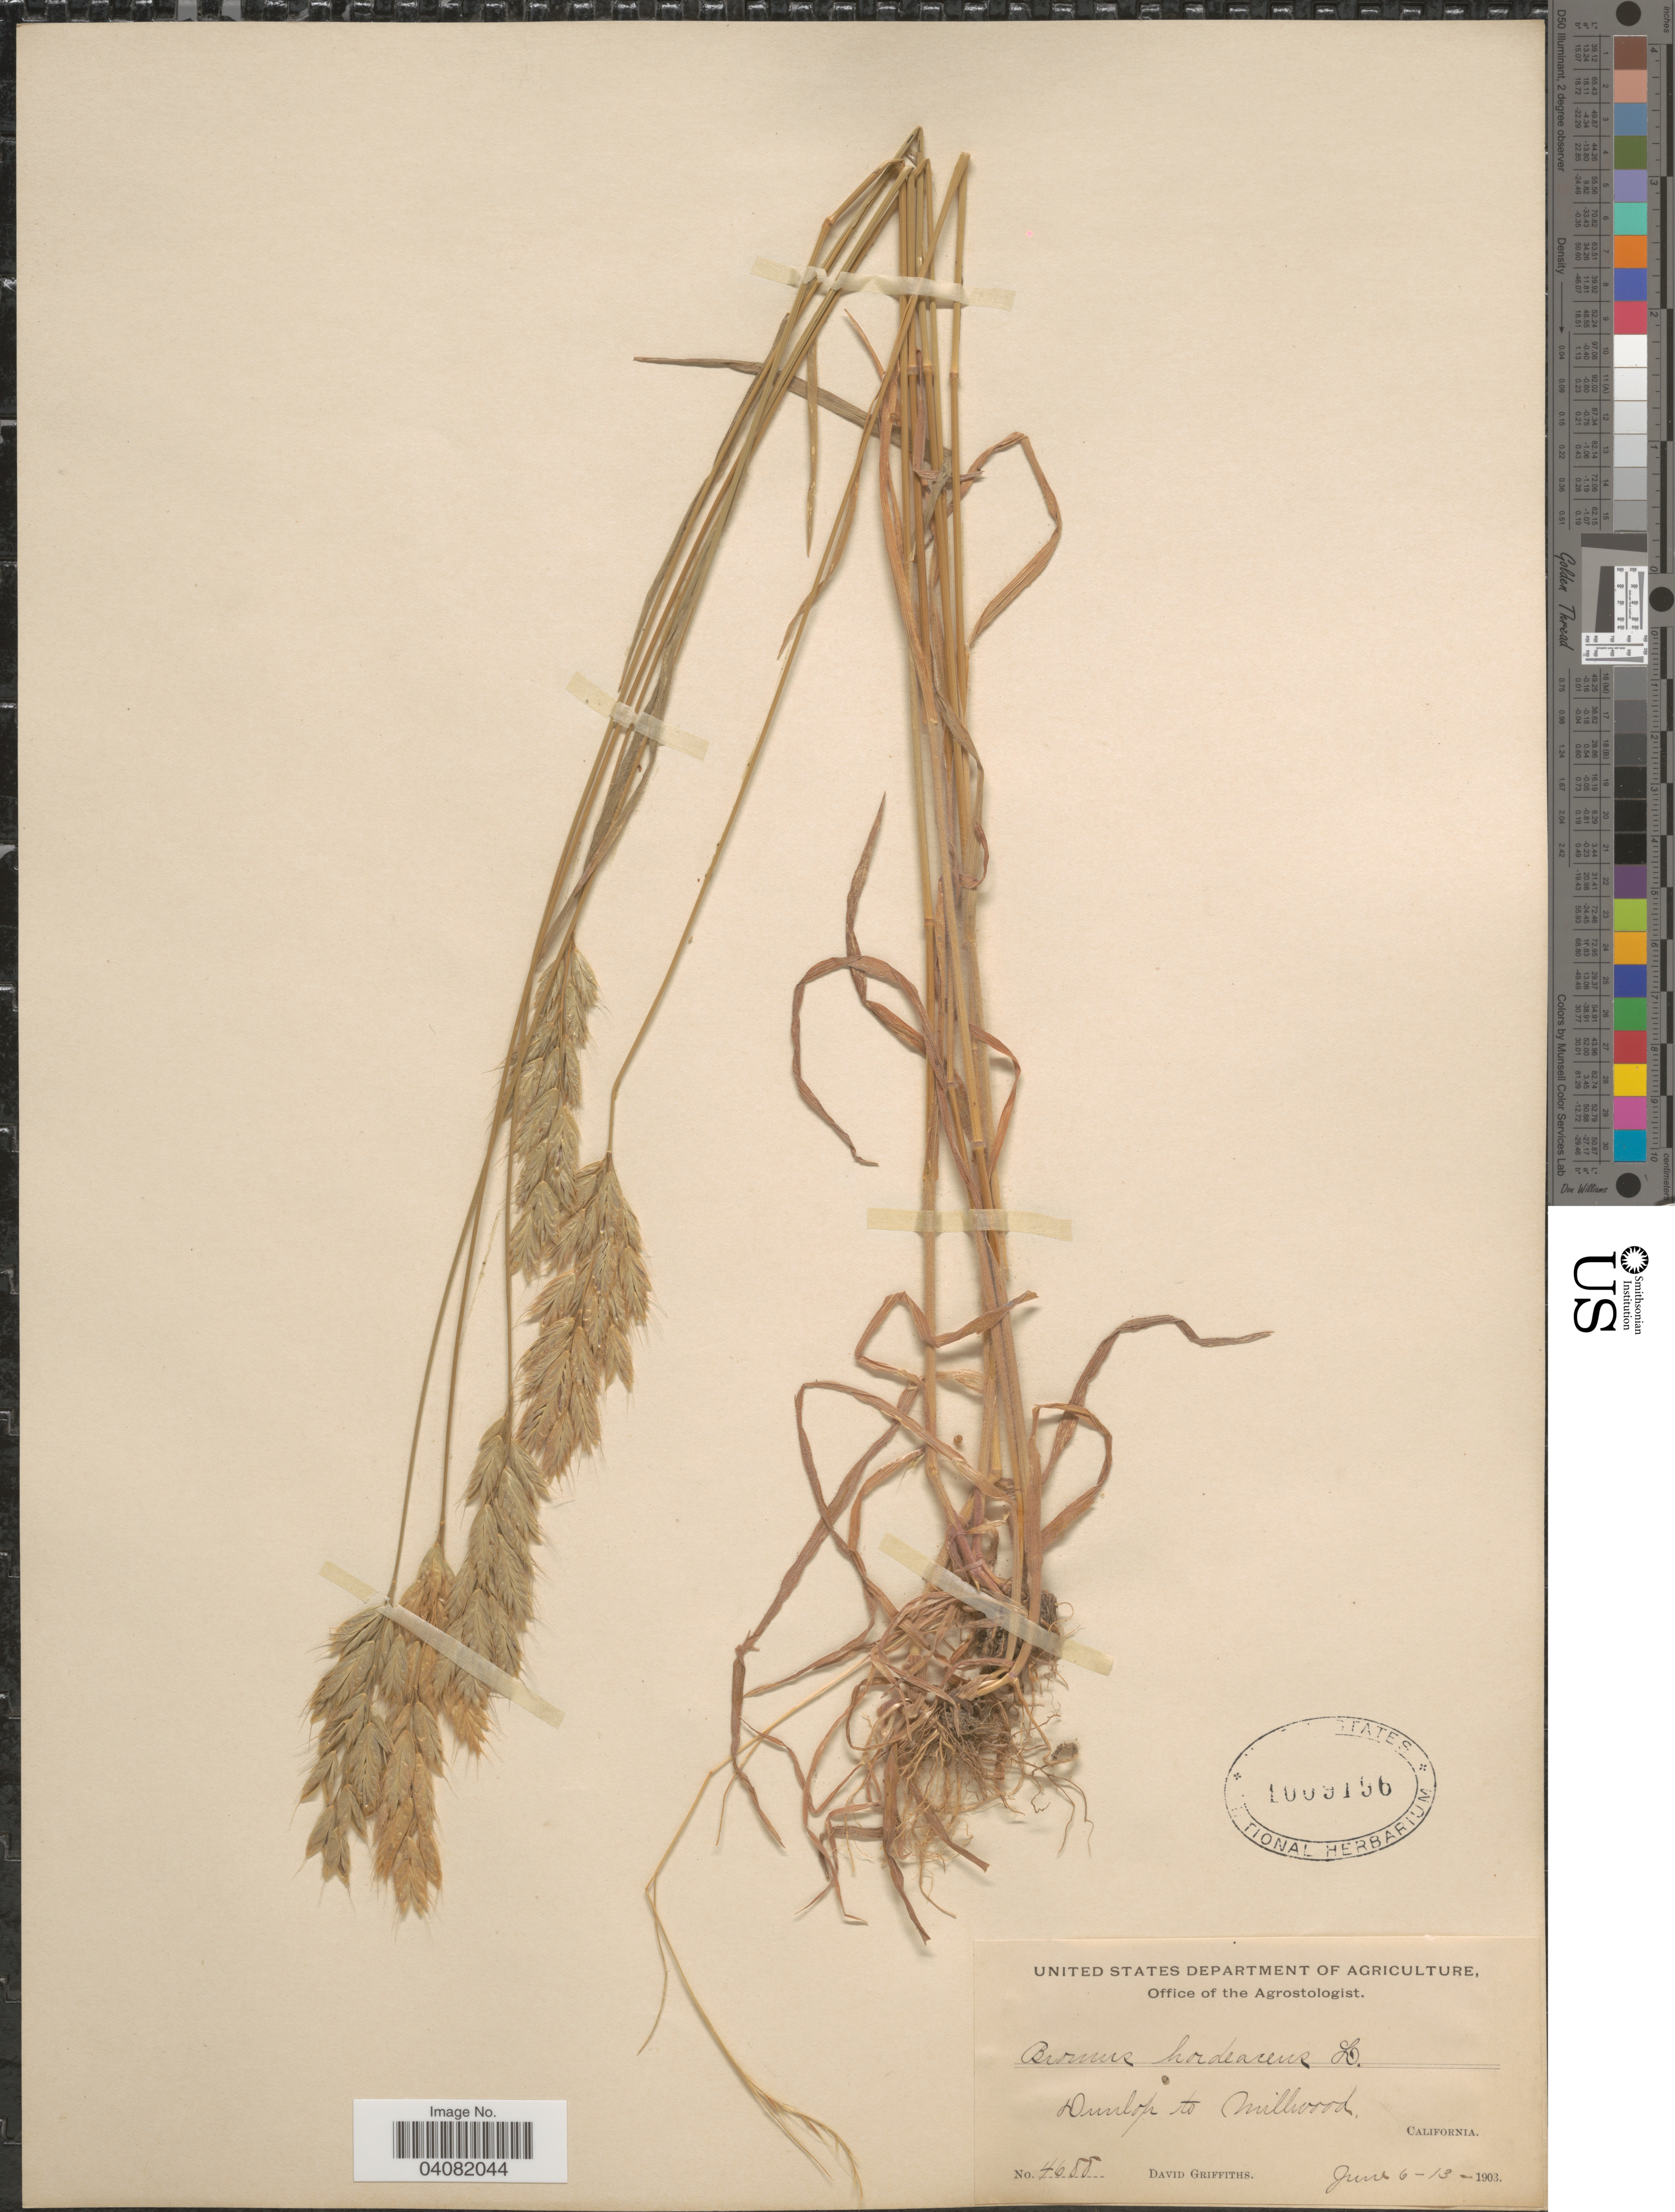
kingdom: Plantae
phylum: Tracheophyta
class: Liliopsida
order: Poales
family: Poaceae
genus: Bromus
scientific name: Bromus hordeaceus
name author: L.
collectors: D. Griffiths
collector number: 4688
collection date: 1903-06-06/1903-06-13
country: United States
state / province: California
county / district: Fresno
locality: Dunlop to Millwood.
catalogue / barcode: US 1009196